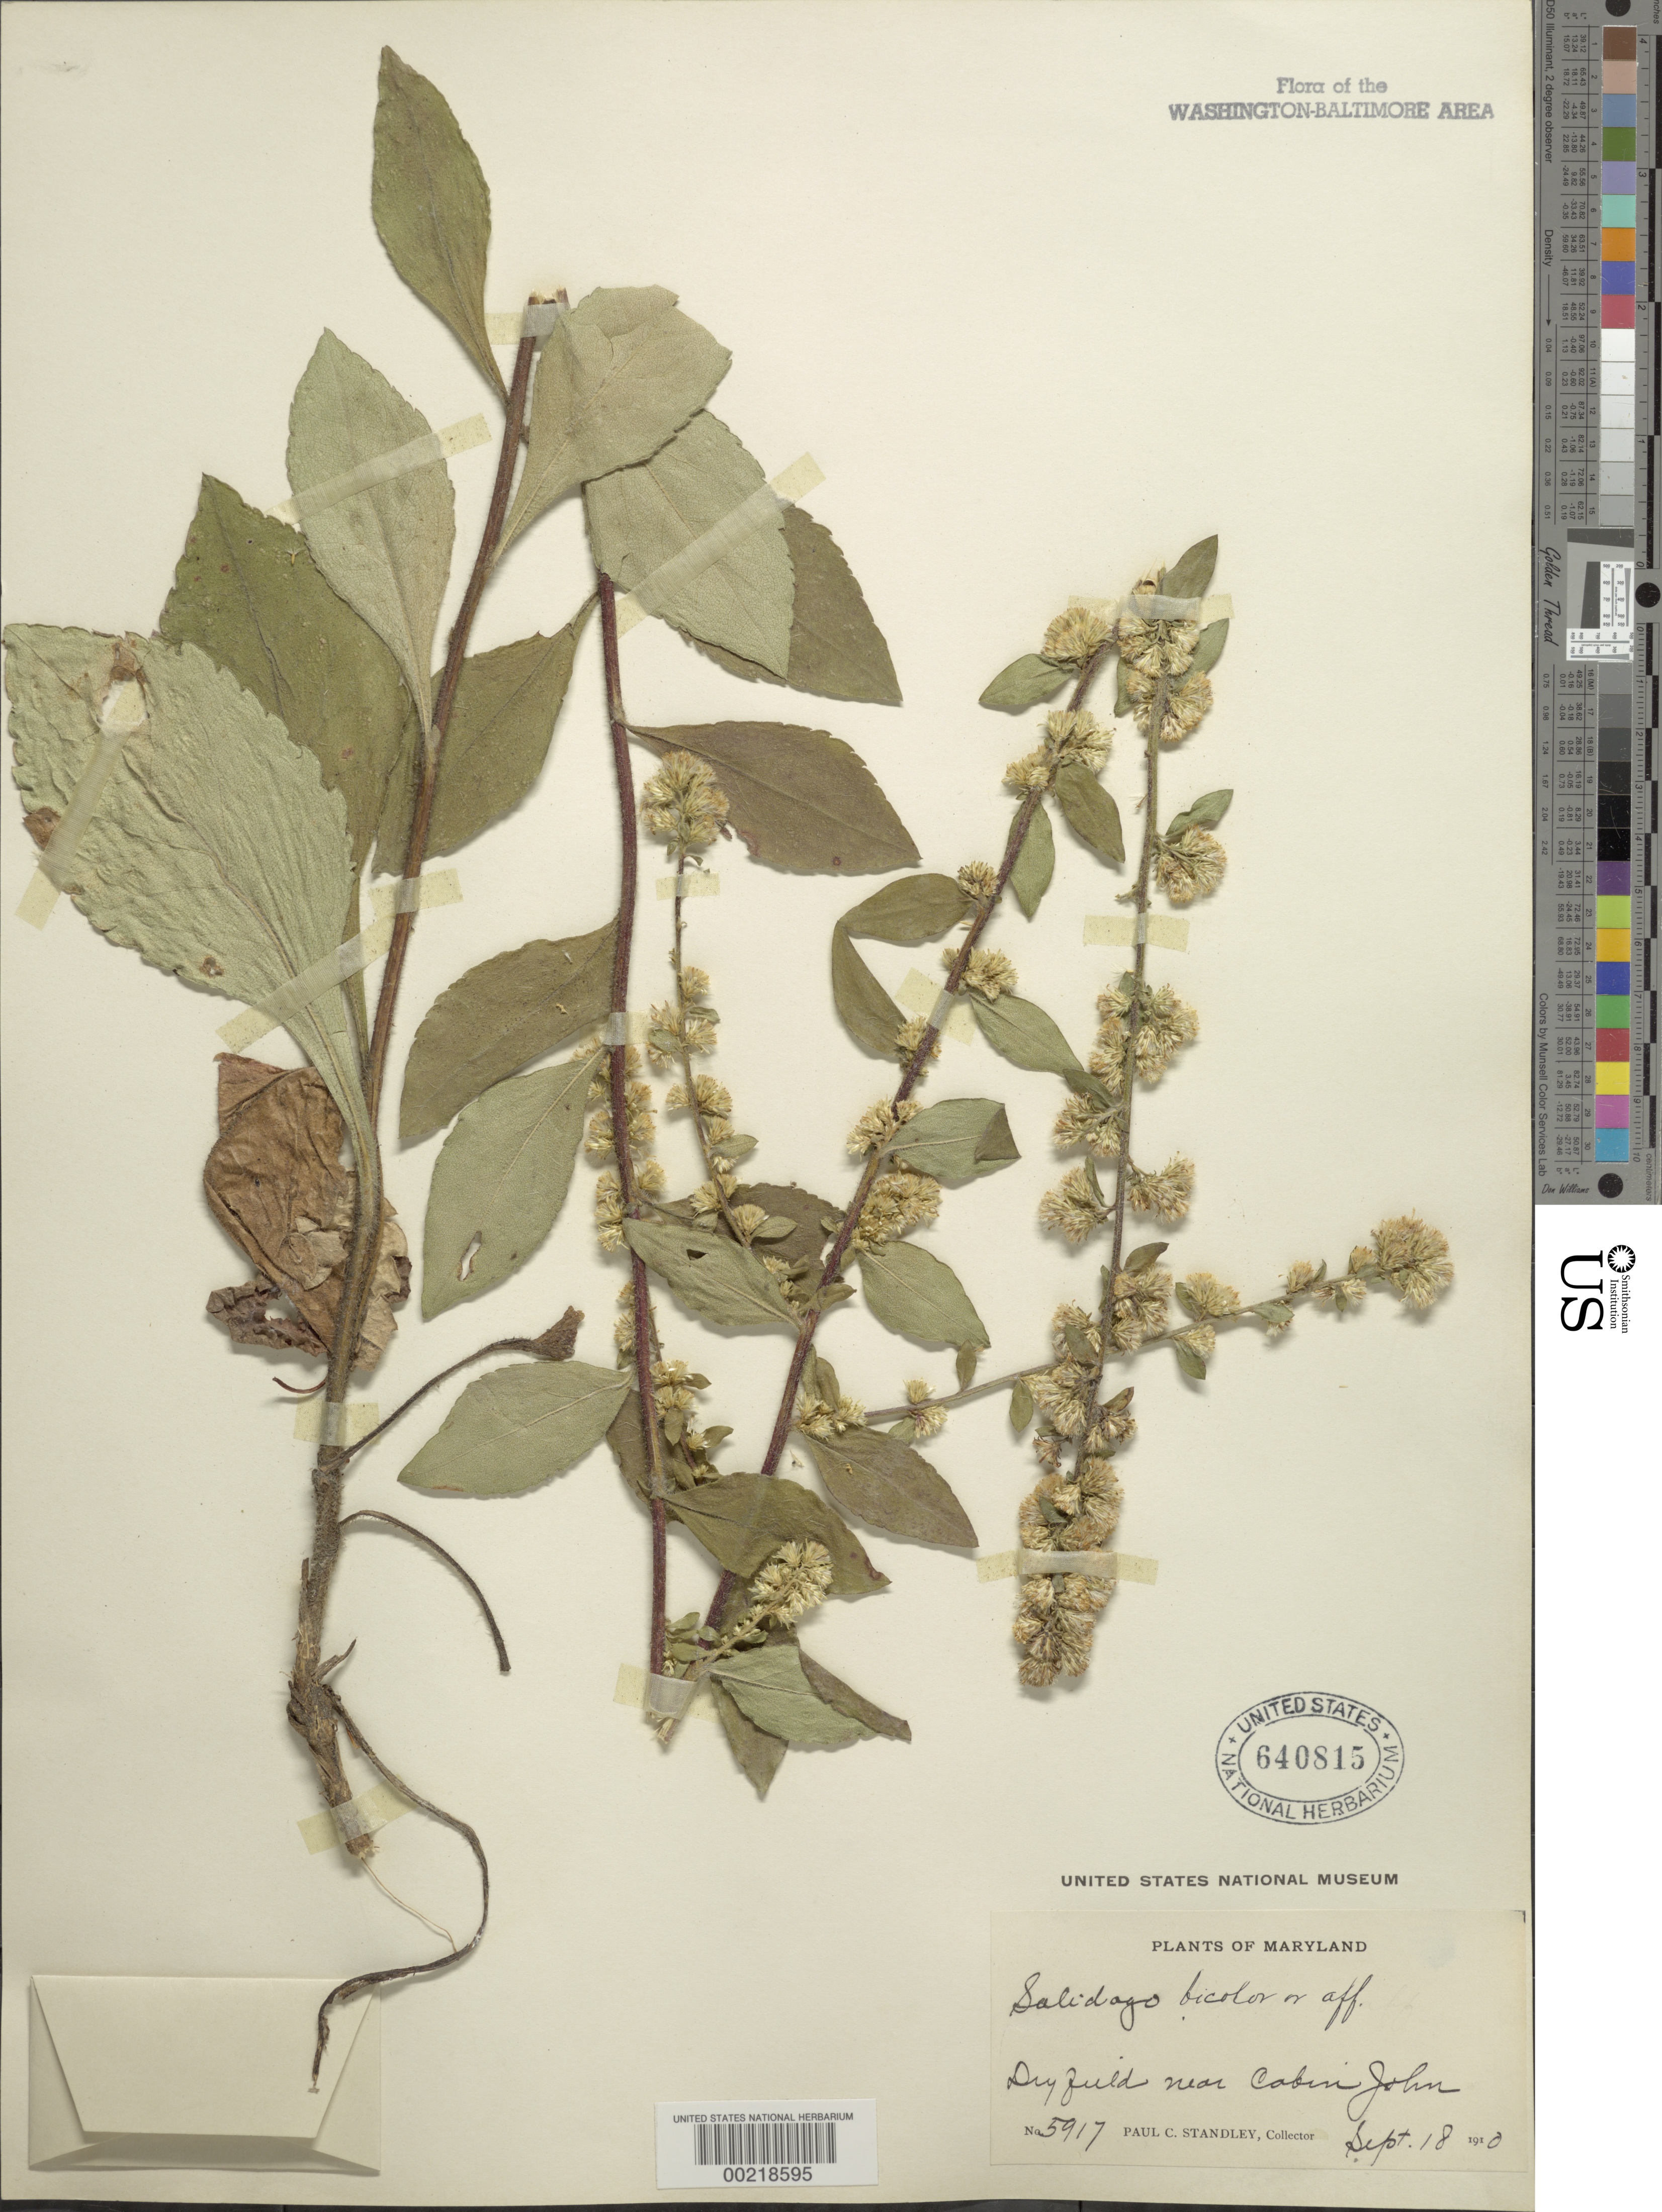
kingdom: Plantae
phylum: Tracheophyta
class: Magnoliopsida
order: Asterales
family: Asteraceae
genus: Solidago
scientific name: Solidago bicolor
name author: L.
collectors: P. C. Standley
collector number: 5917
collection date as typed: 18 Sep 1910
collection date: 1910-09-18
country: United States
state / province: Maryland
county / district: Montgomery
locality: Cabin John vicinity C. & O. Canal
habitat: Dry field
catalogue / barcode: US 640815